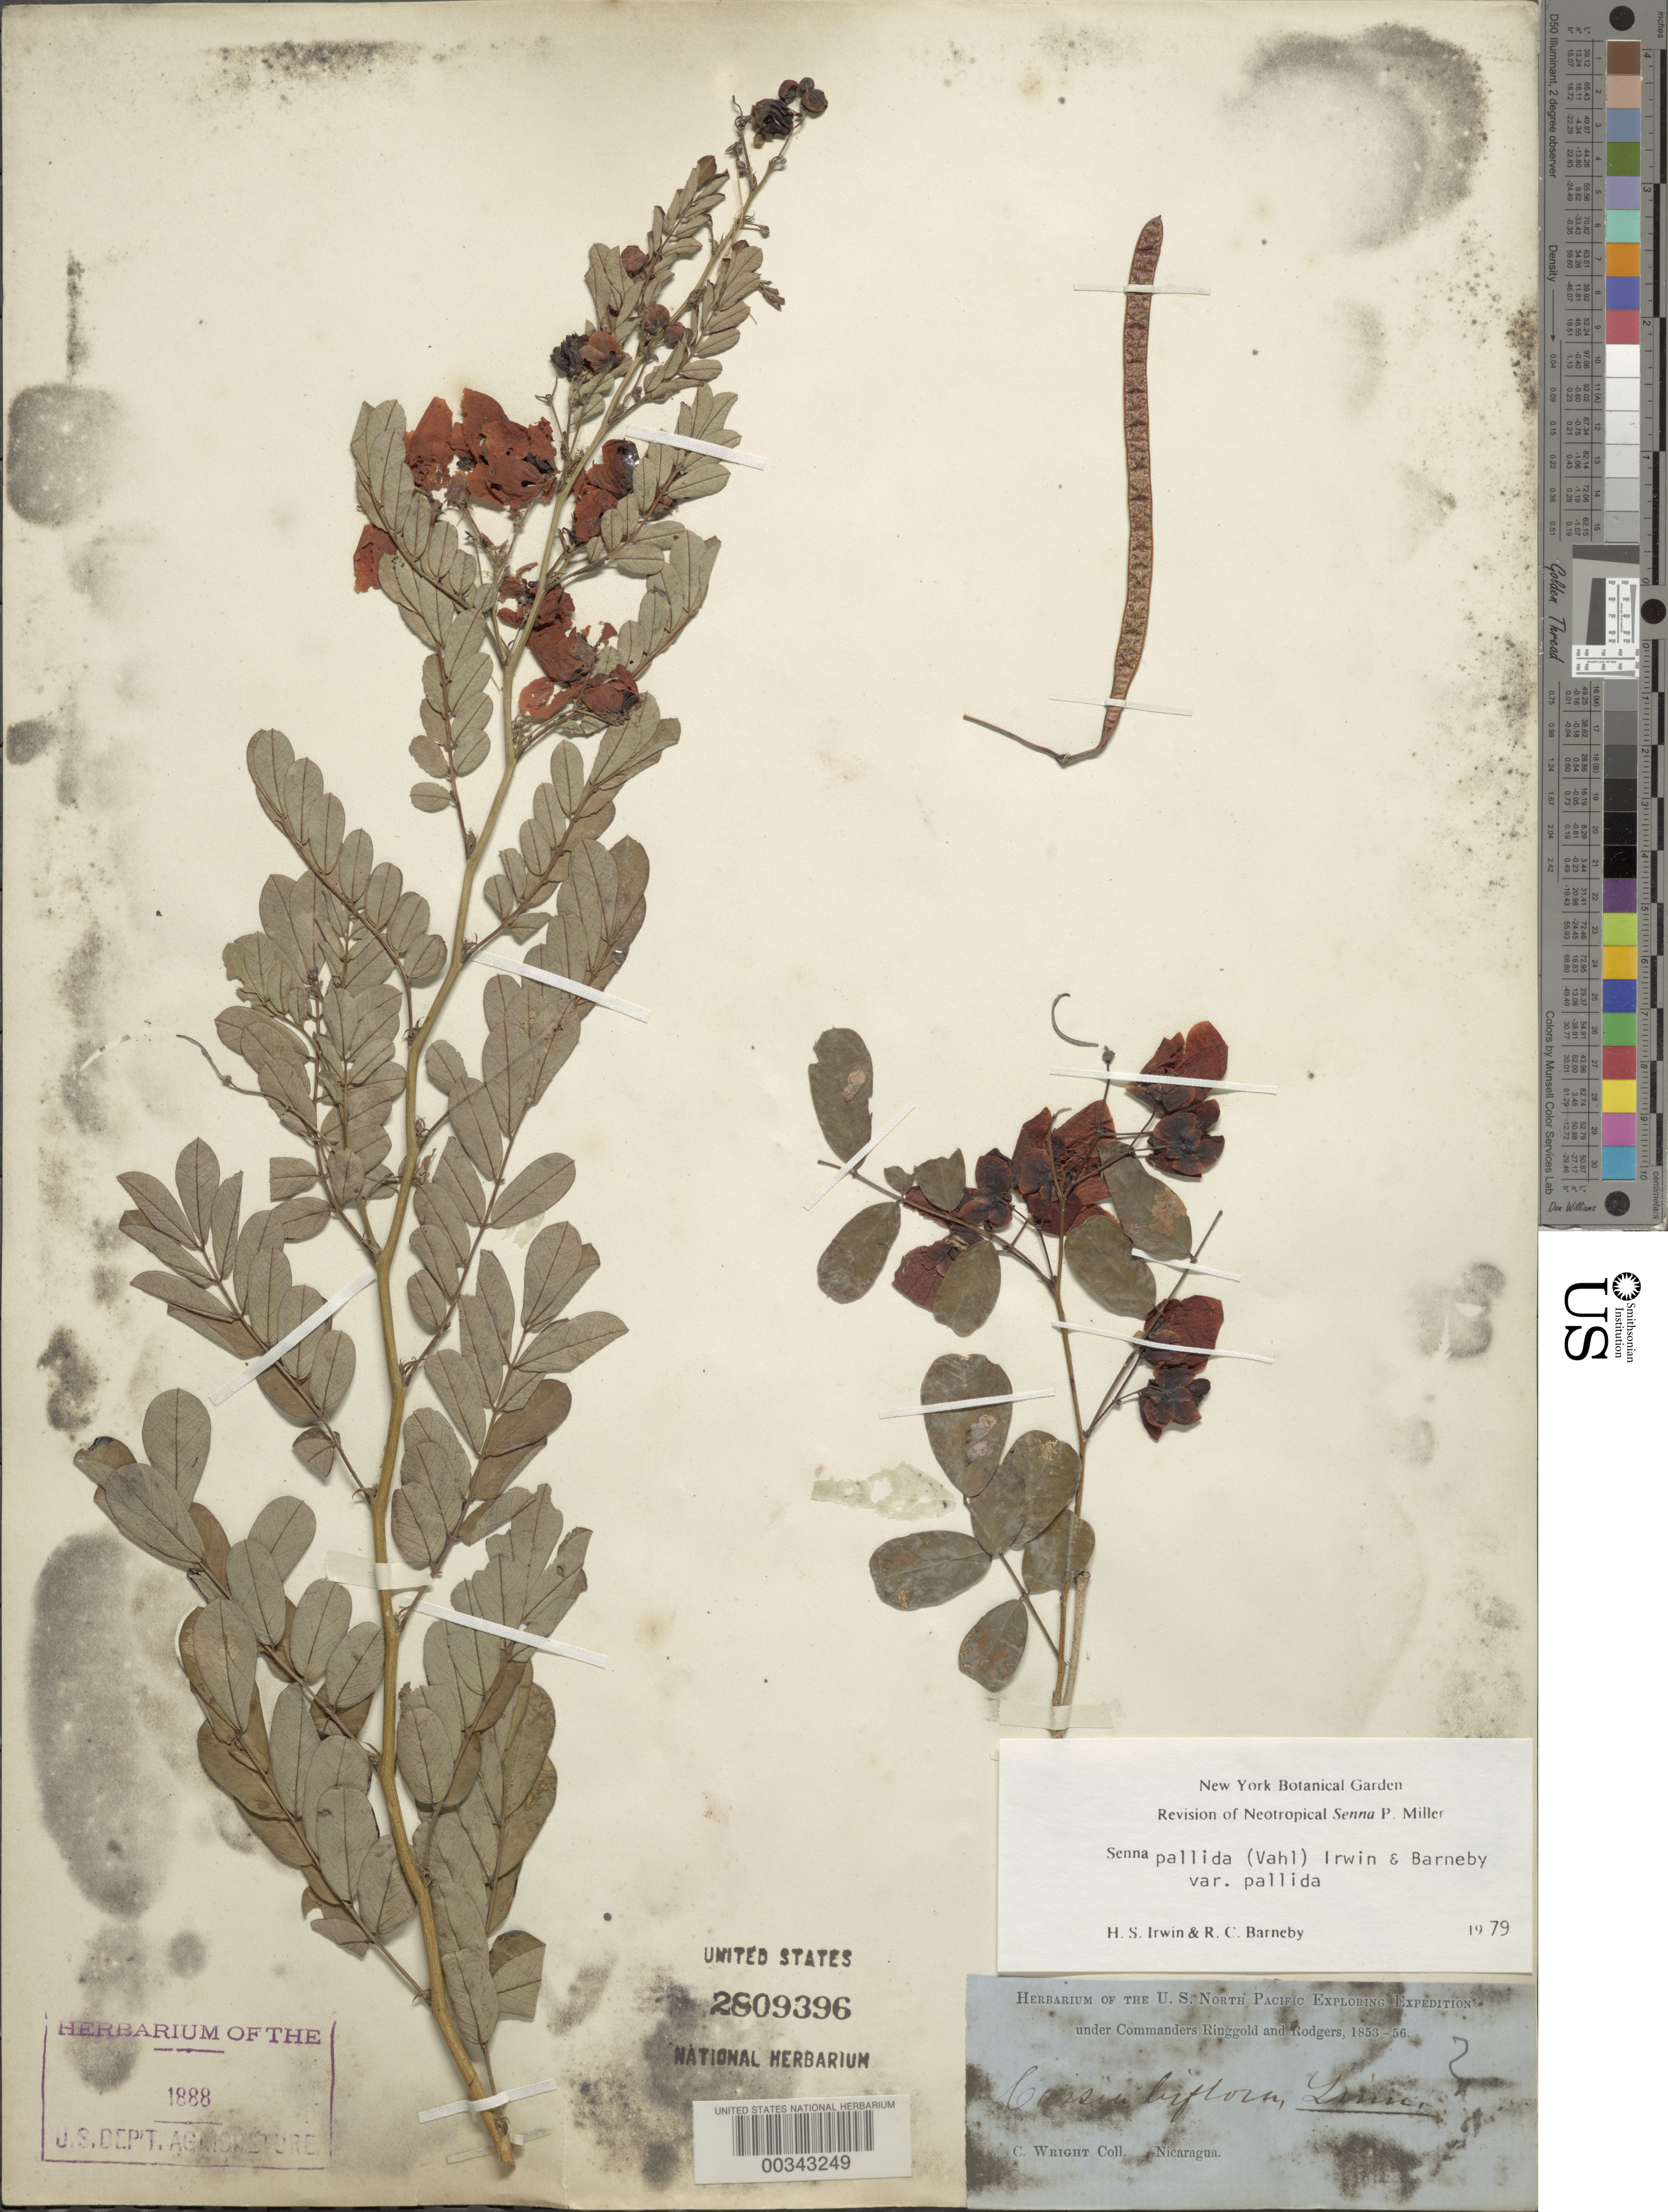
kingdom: Plantae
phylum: Tracheophyta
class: Magnoliopsida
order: Fabales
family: Fabaceae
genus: Senna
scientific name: Senna pallida var. pallida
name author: (Vahl) H.S. Irwin & Barneby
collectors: C. Wright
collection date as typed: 1853 to -- -- 1856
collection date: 1853/1856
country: Nicaragua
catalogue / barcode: US 2809396